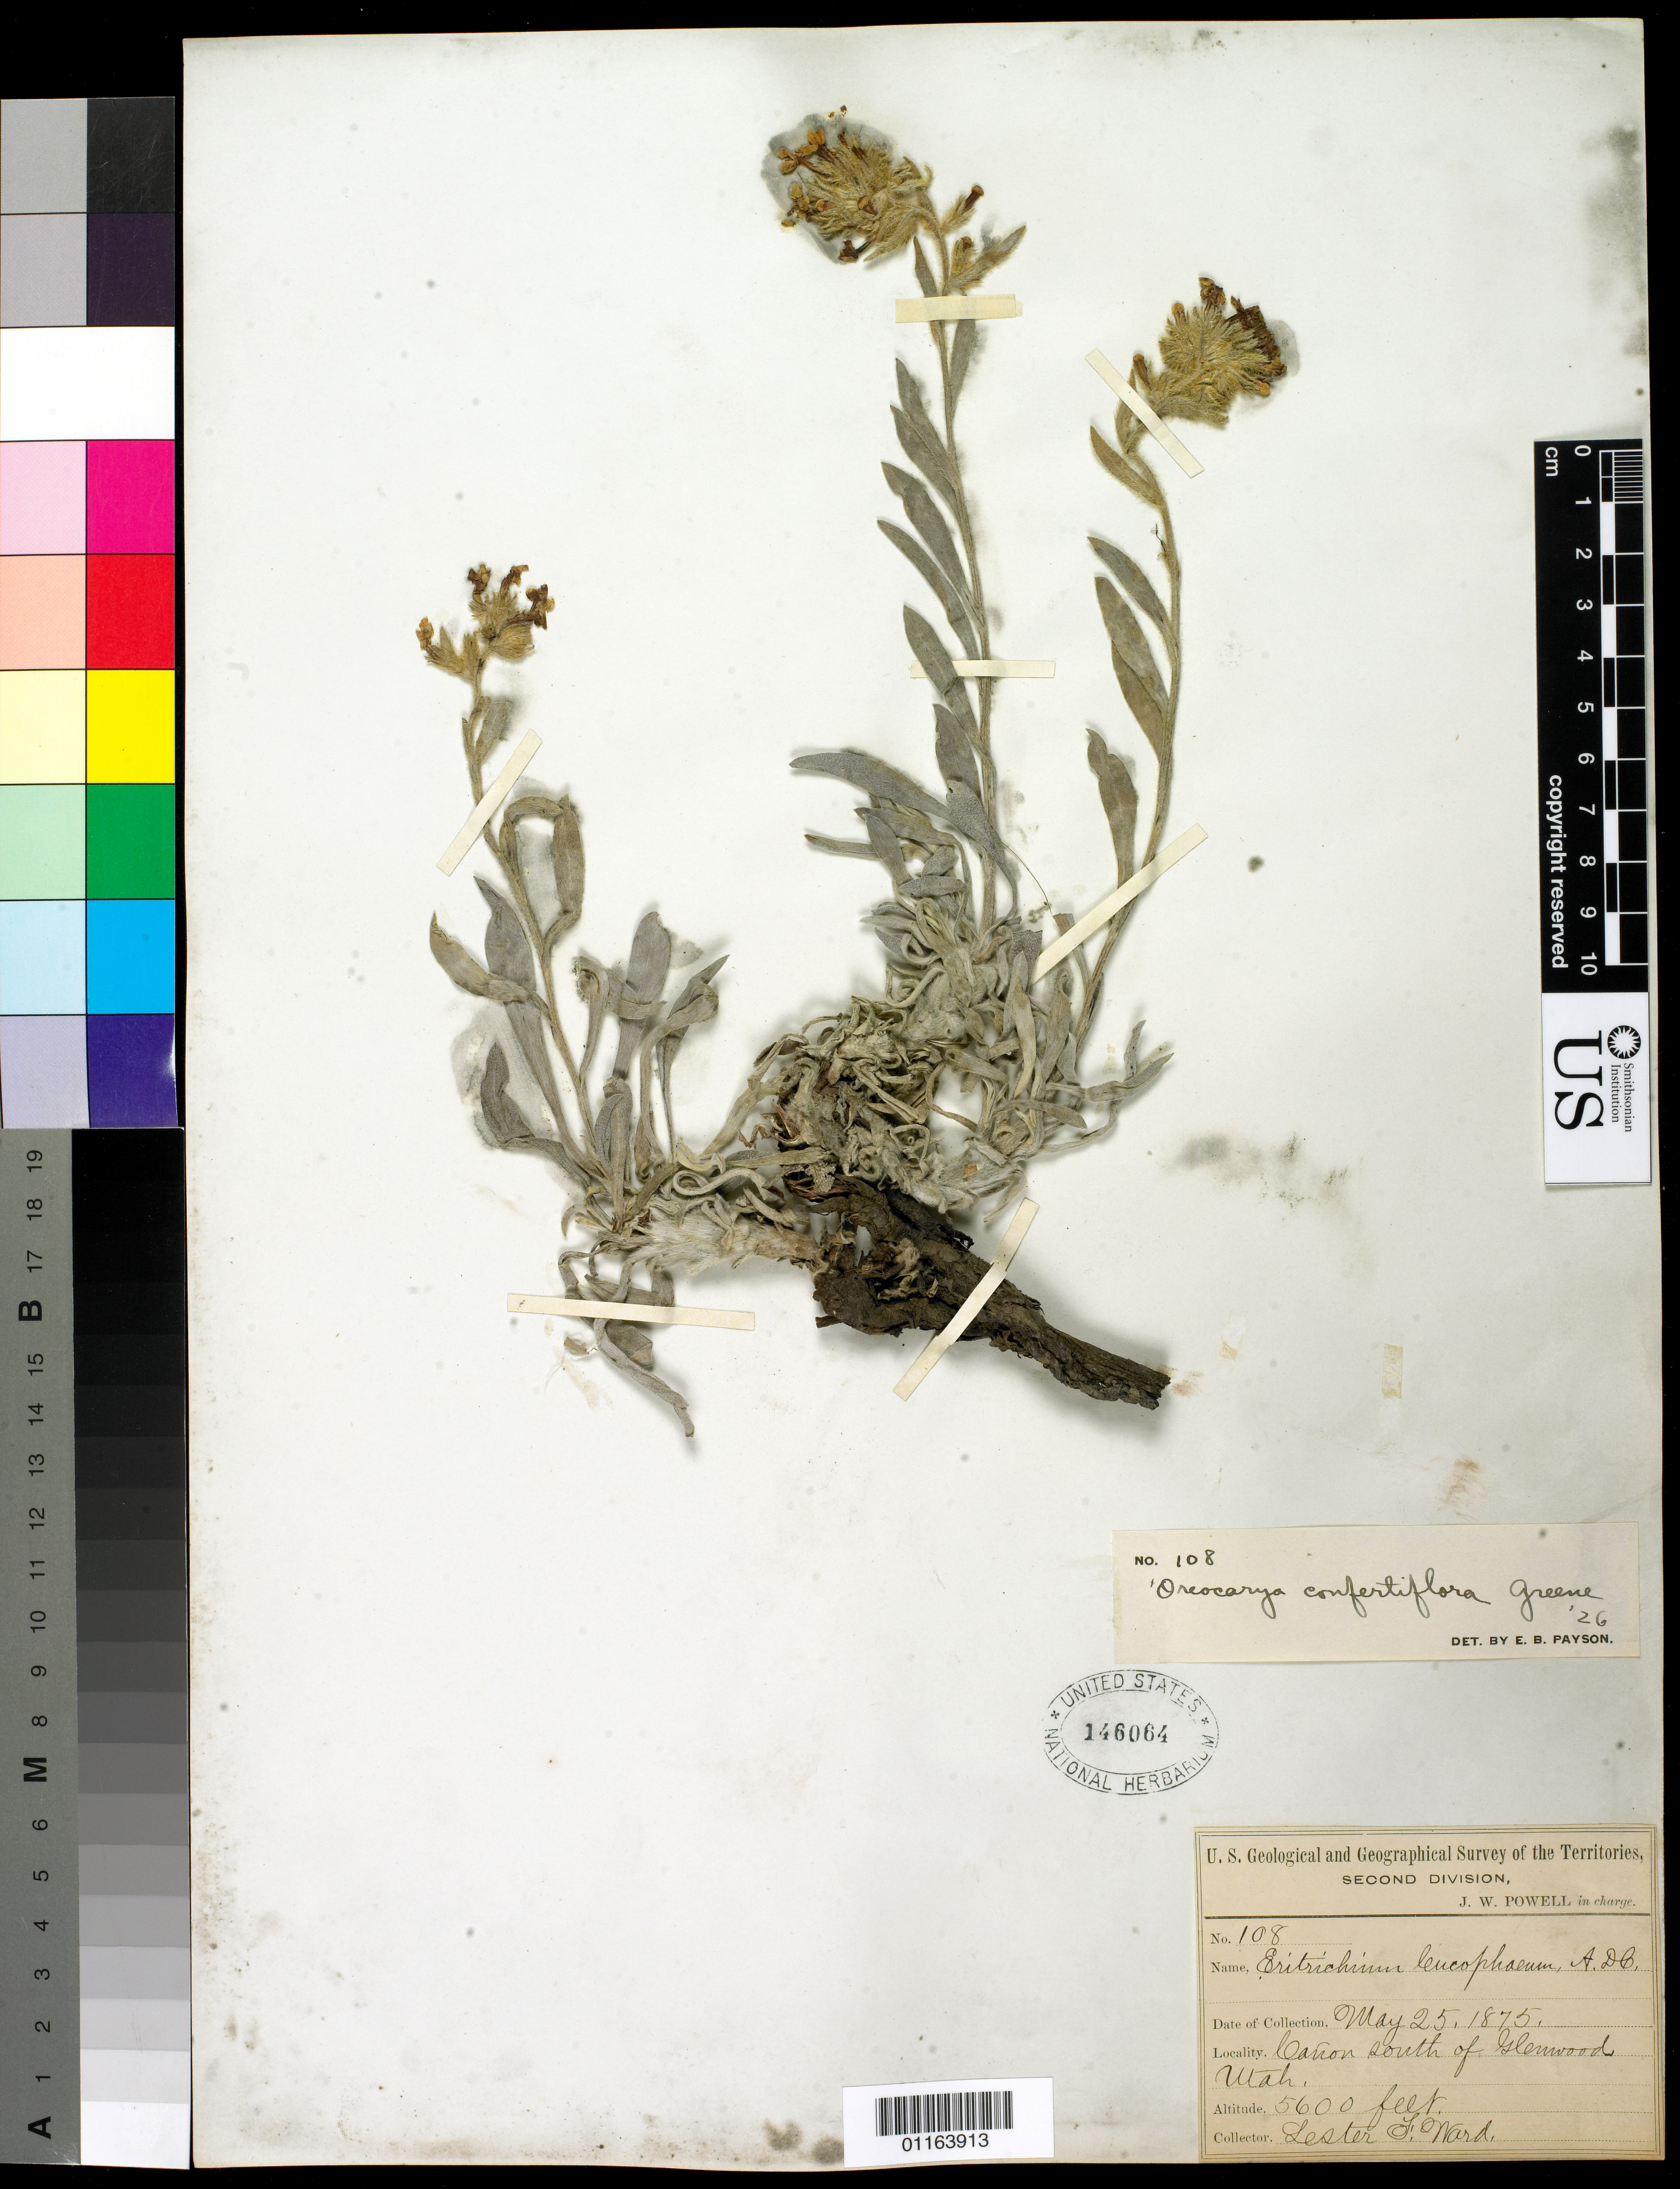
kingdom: Plantae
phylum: Tracheophyta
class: Magnoliopsida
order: Boraginales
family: Boraginaceae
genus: Oreocarya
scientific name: Oreocarya confertiflora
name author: Greene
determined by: Payson, E. B.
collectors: L. F. Ward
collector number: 108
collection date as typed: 25 May 1875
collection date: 1875-05-25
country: United States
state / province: Utah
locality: Canyon south of Glenwood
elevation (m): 1707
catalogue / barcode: US 146064